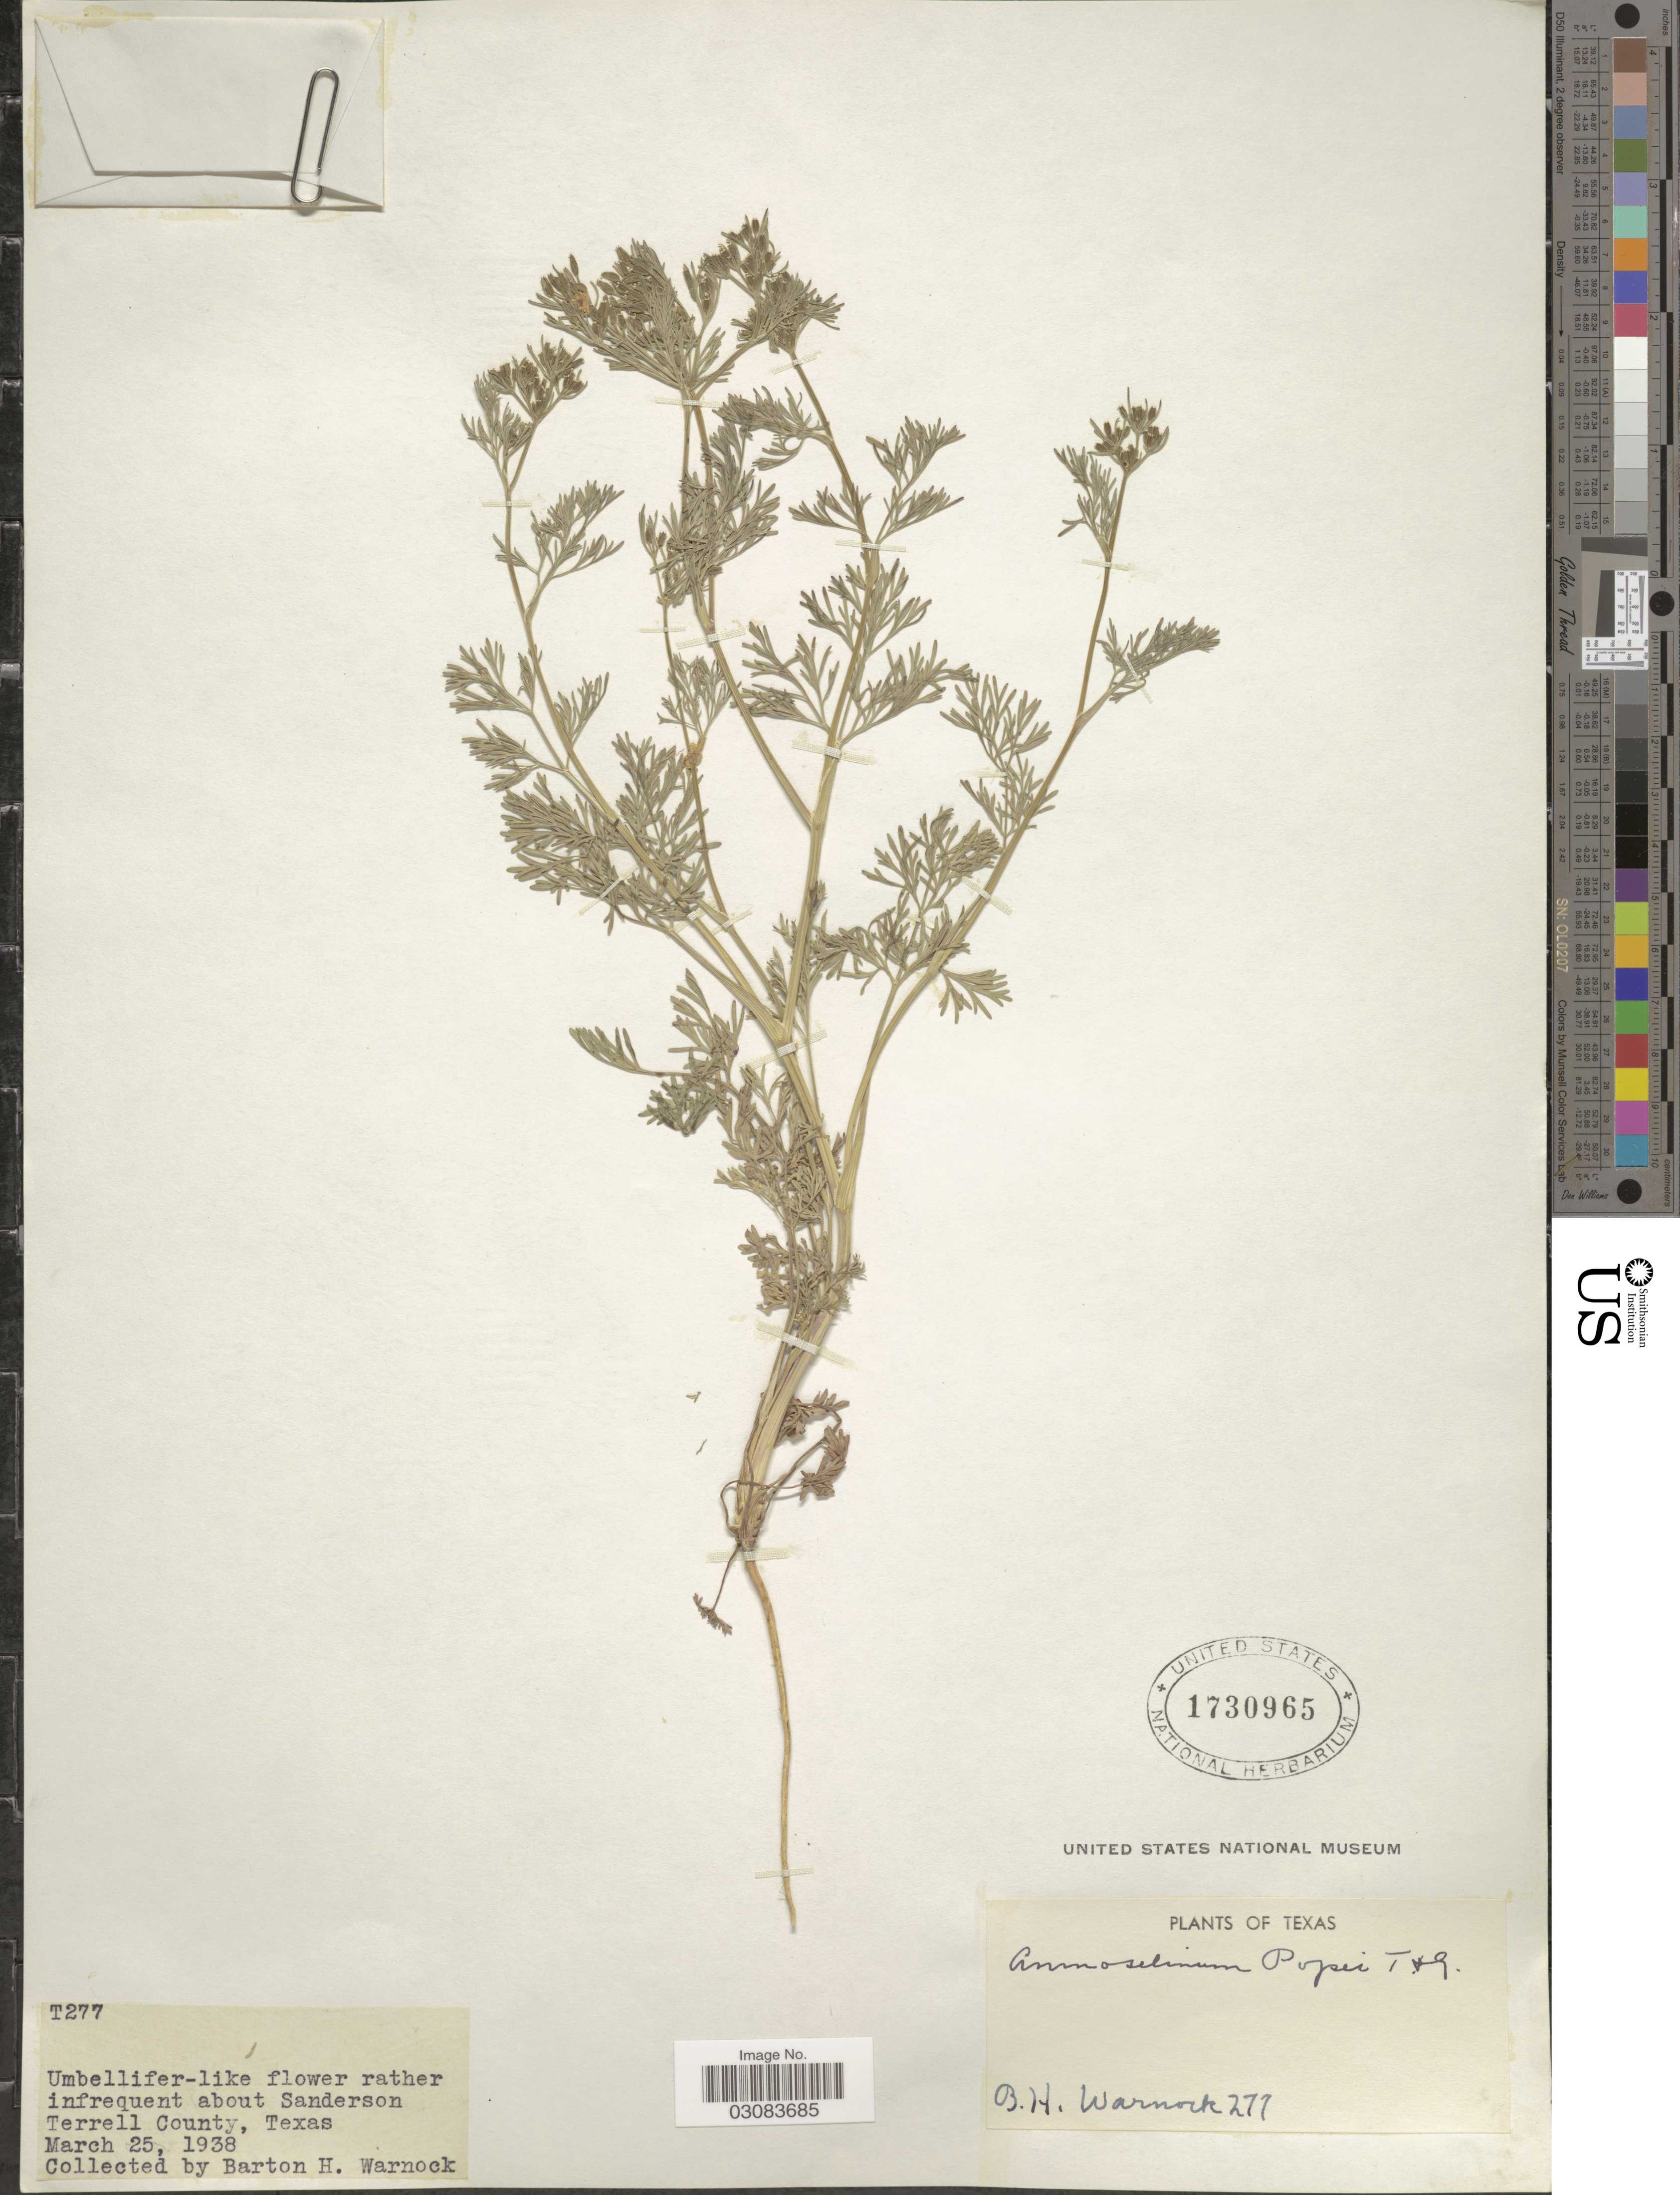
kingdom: Plantae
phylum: Tracheophyta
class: Magnoliopsida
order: Apiales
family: Apiaceae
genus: Ammoselinum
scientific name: Ammoselinum popei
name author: Torr. & A. Gray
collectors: B. H. Warnock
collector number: T277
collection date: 1938-03-25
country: United States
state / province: Texas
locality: About Sanderson Terrell County.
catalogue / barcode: US 1730965